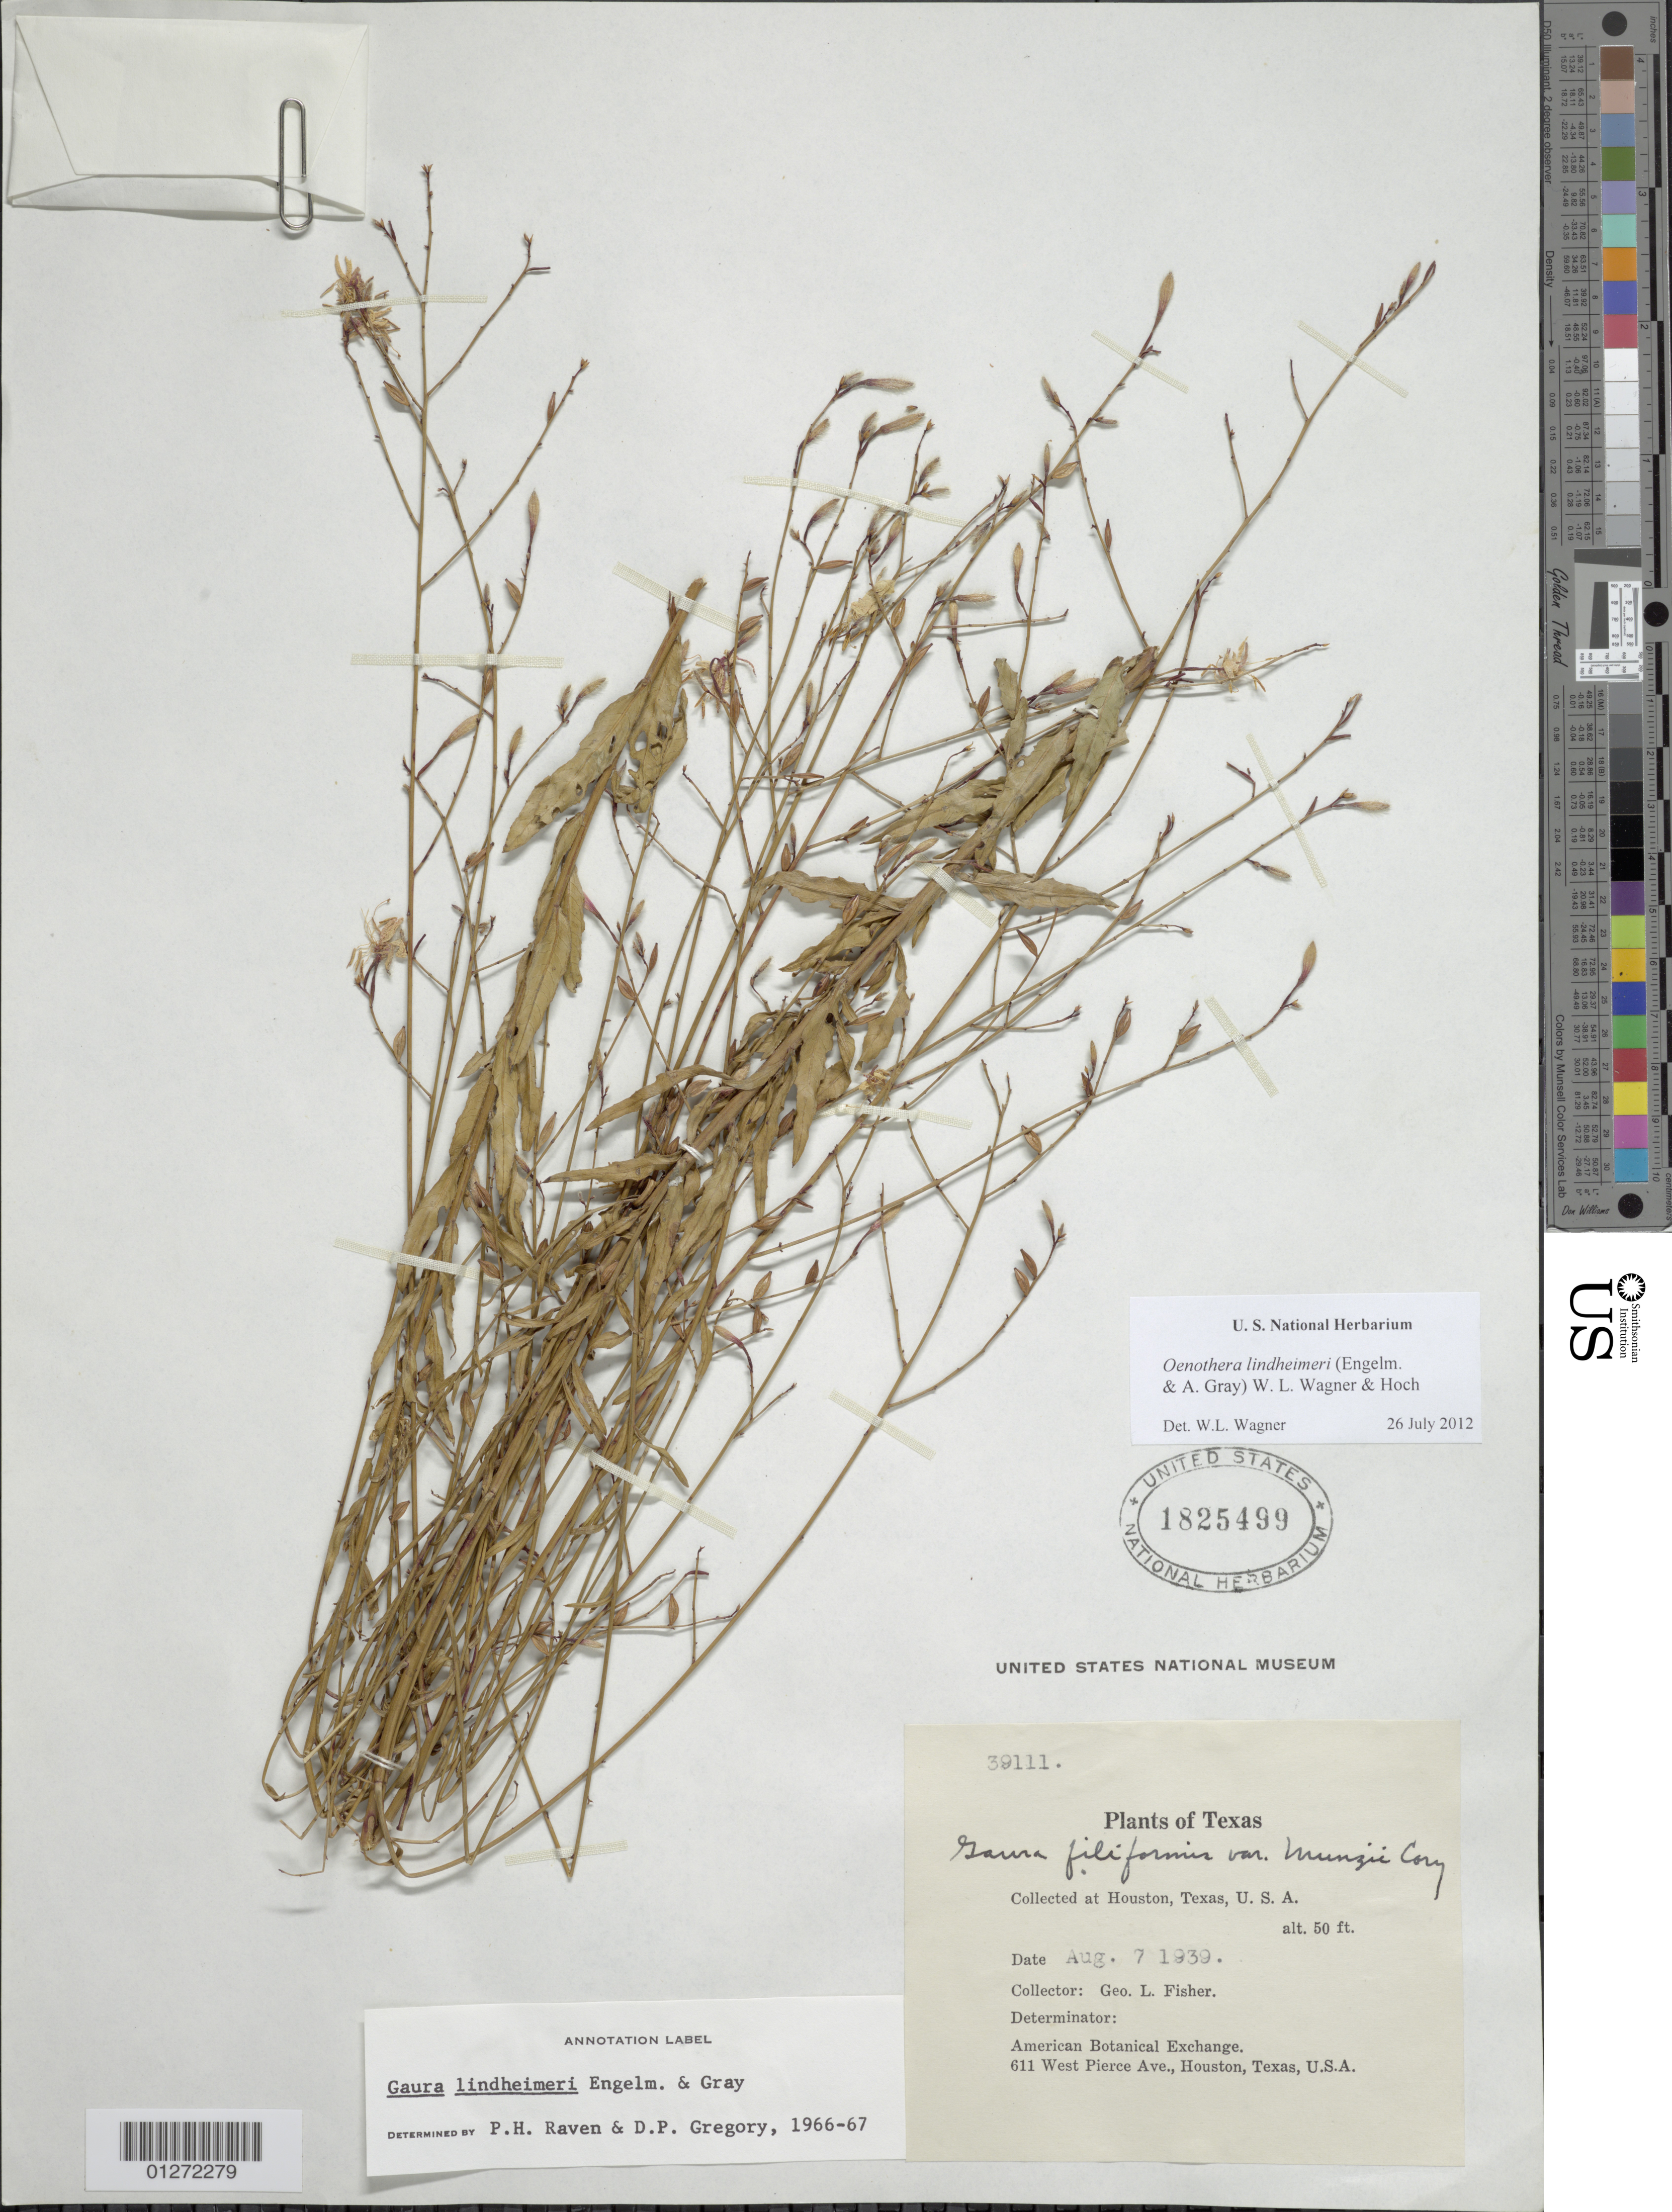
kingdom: Plantae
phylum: Tracheophyta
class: Magnoliopsida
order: Myrtales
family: Onagraceae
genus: Oenothera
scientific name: Oenothera lindheimeri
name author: (Engelm. & A. Gray) W.L. Wagner & Hoch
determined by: Wagner, W. L., (BOT), Smithsonian Institution - National Museum of Natural History (UNITED STATES)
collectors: G. L. Fisher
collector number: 39111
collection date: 1939-08-07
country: United States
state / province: Texas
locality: Collected at Houston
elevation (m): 15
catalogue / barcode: US 1825499